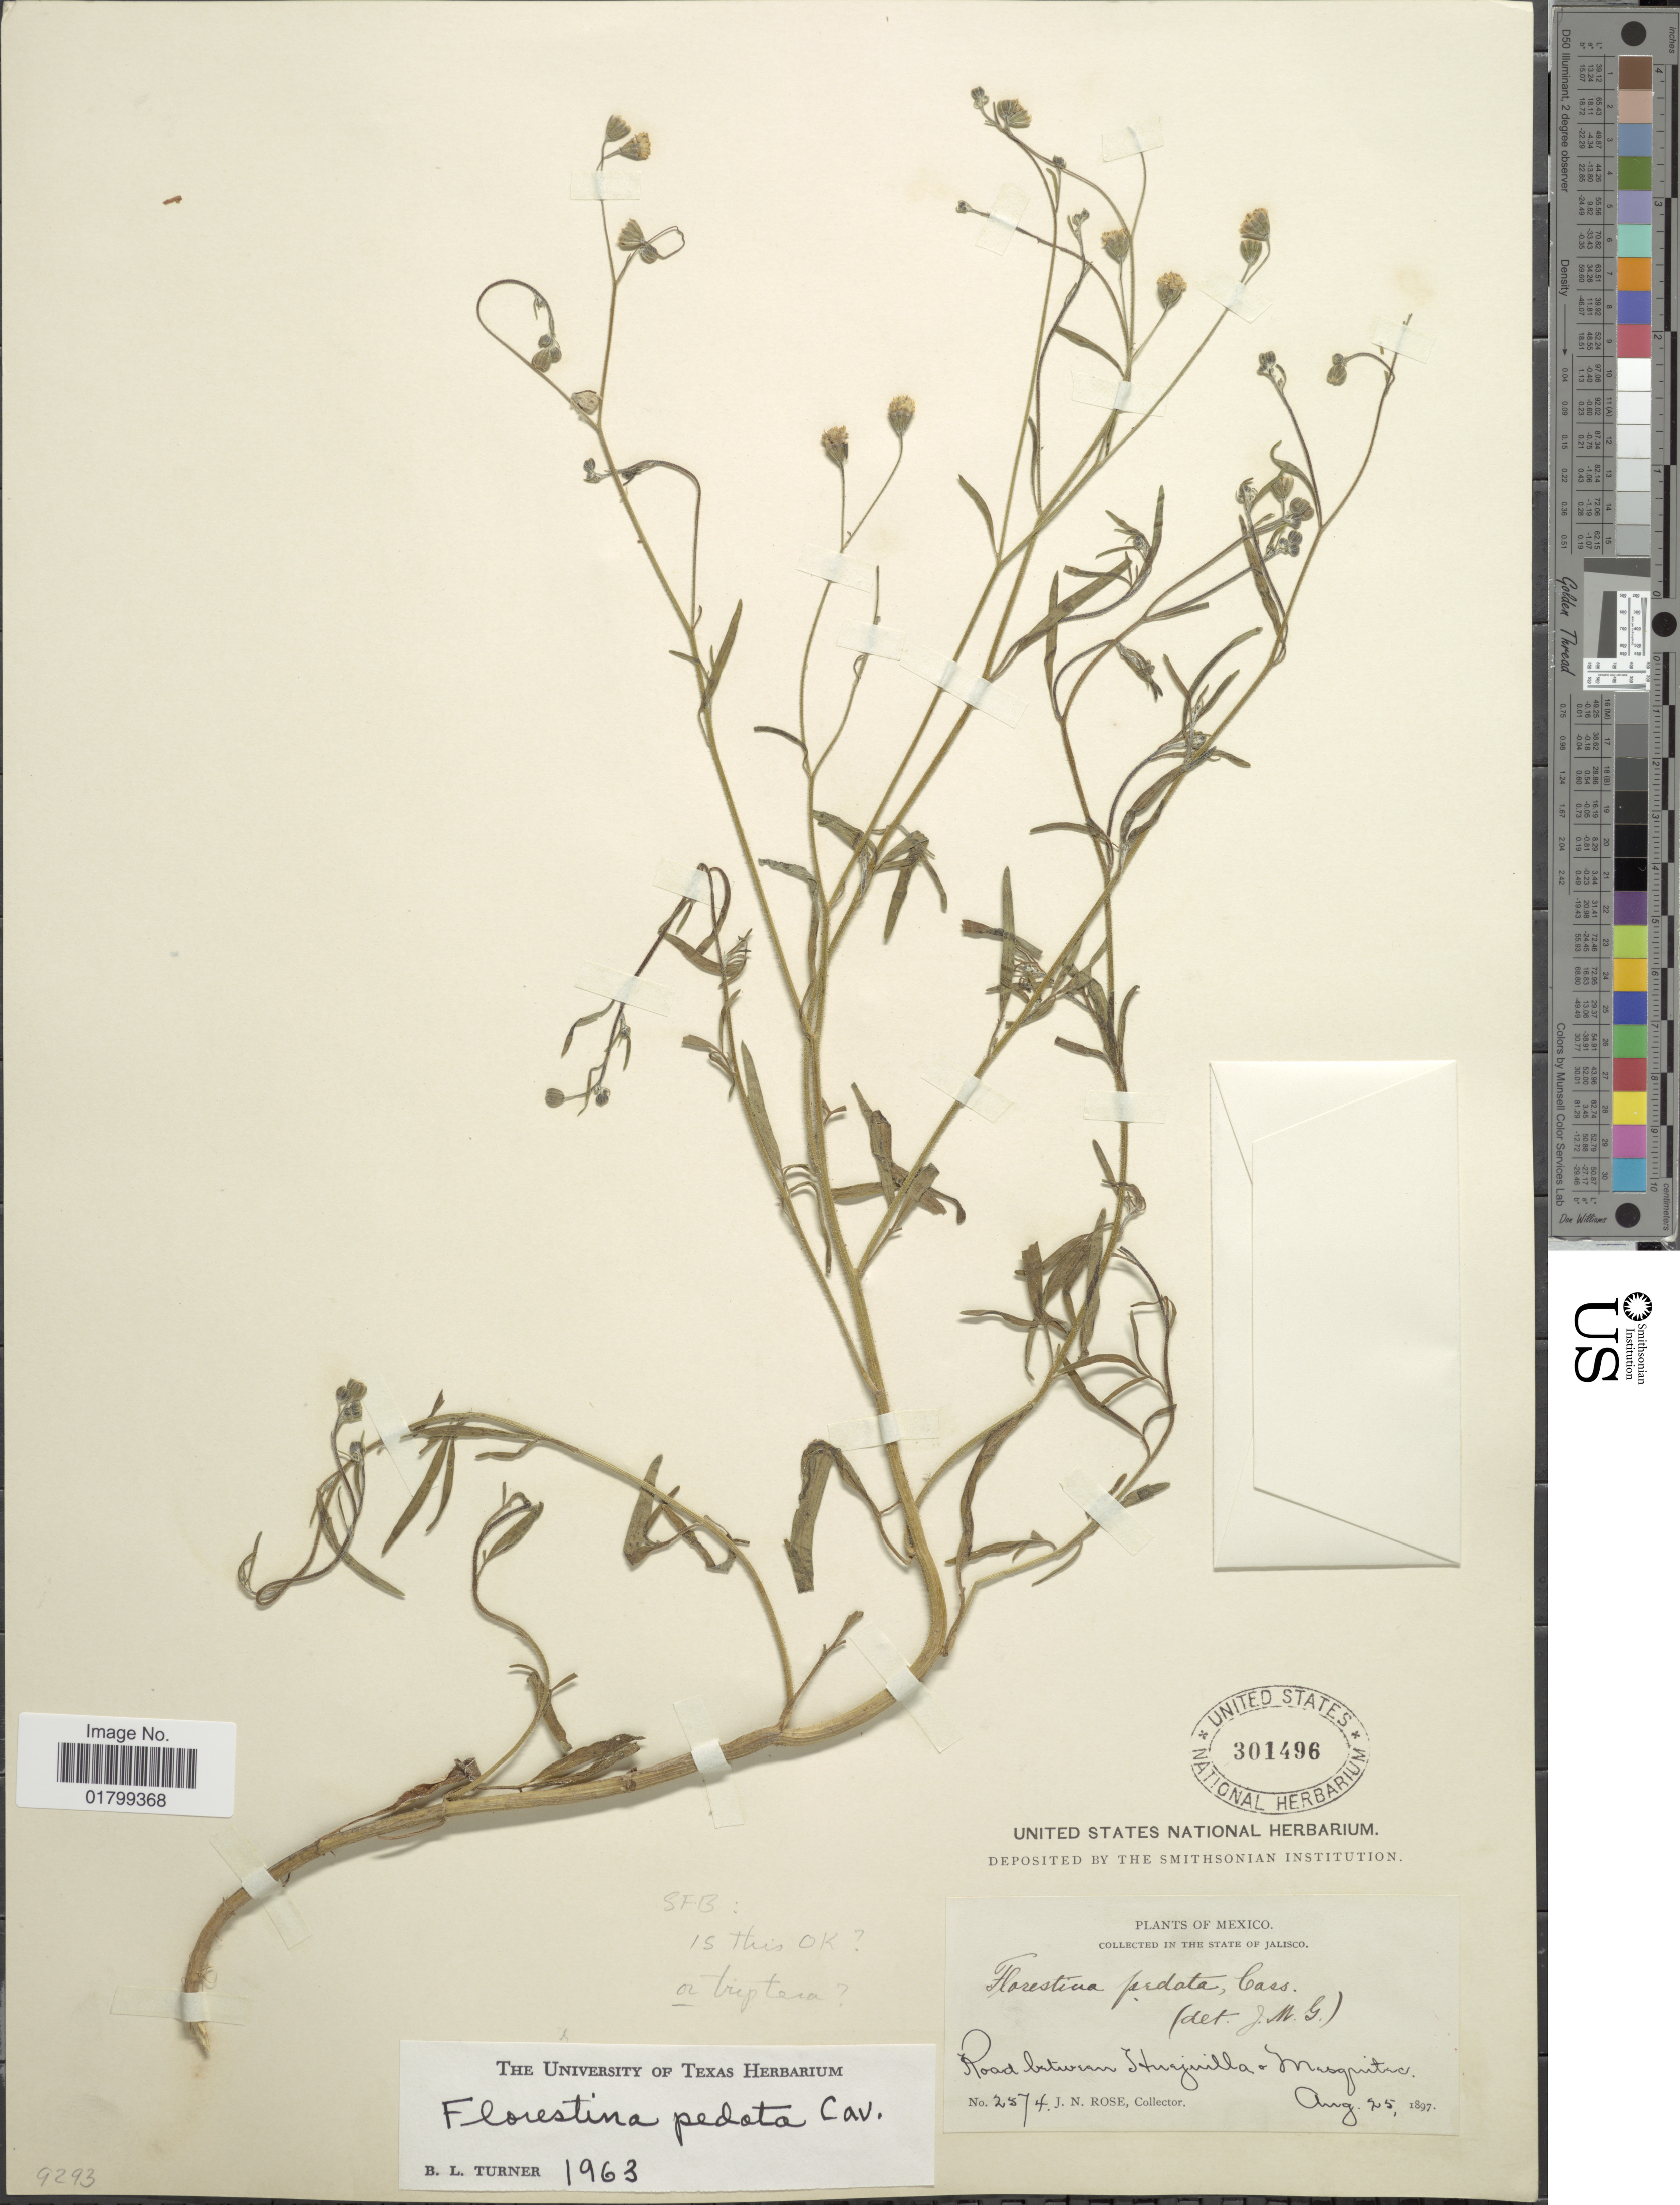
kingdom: Plantae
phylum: Tracheophyta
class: Magnoliopsida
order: Asterales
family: Asteraceae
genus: Florestina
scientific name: Florestina pedata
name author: (Cav.) Cass.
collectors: J. N. Rose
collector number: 257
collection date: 1897-08-25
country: Mexico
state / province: Jalisco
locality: Road between Huejuquilla & Mezquitic.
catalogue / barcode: US 301496